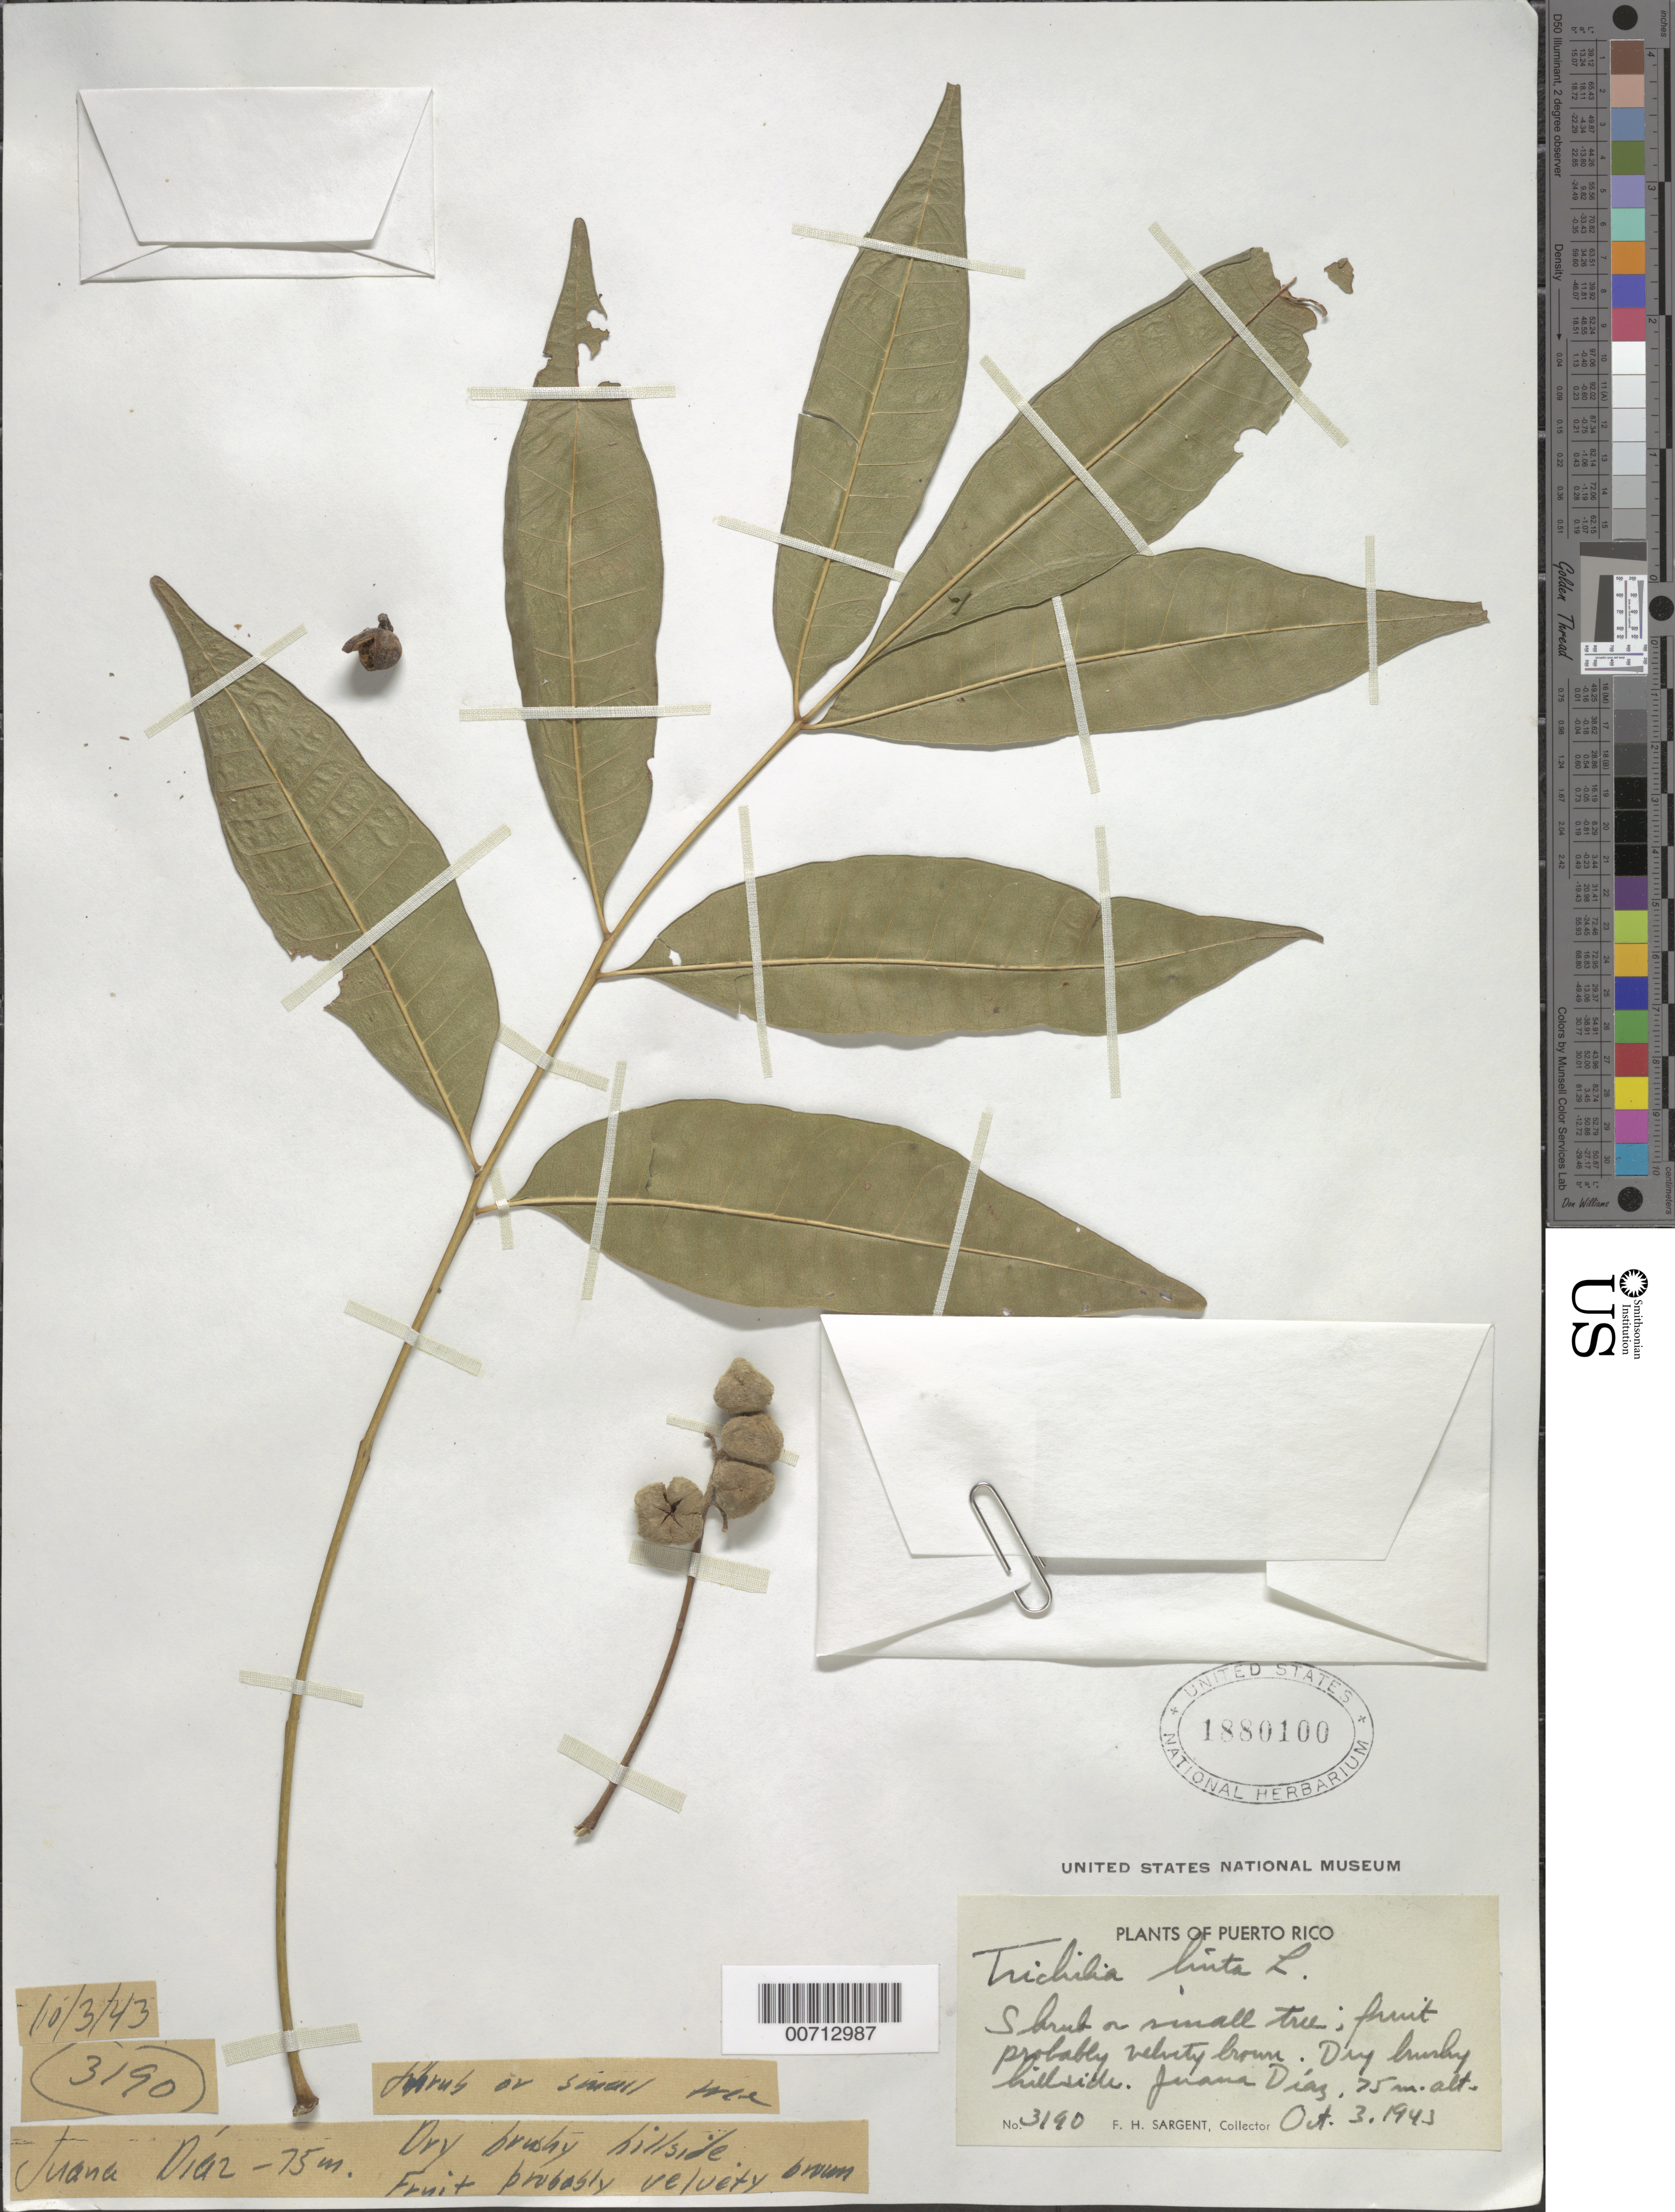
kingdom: Plantae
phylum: Tracheophyta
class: Magnoliopsida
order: Sapindales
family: Meliaceae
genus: Trichilia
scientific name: Trichilia hirta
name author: L.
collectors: F. H. Sargent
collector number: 3190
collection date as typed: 03 Oct 1943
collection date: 1943-10-03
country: Puerto Rico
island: Greater Antilles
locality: Juana Diaz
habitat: Dry brushy hillside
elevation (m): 75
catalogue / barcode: US 1880100